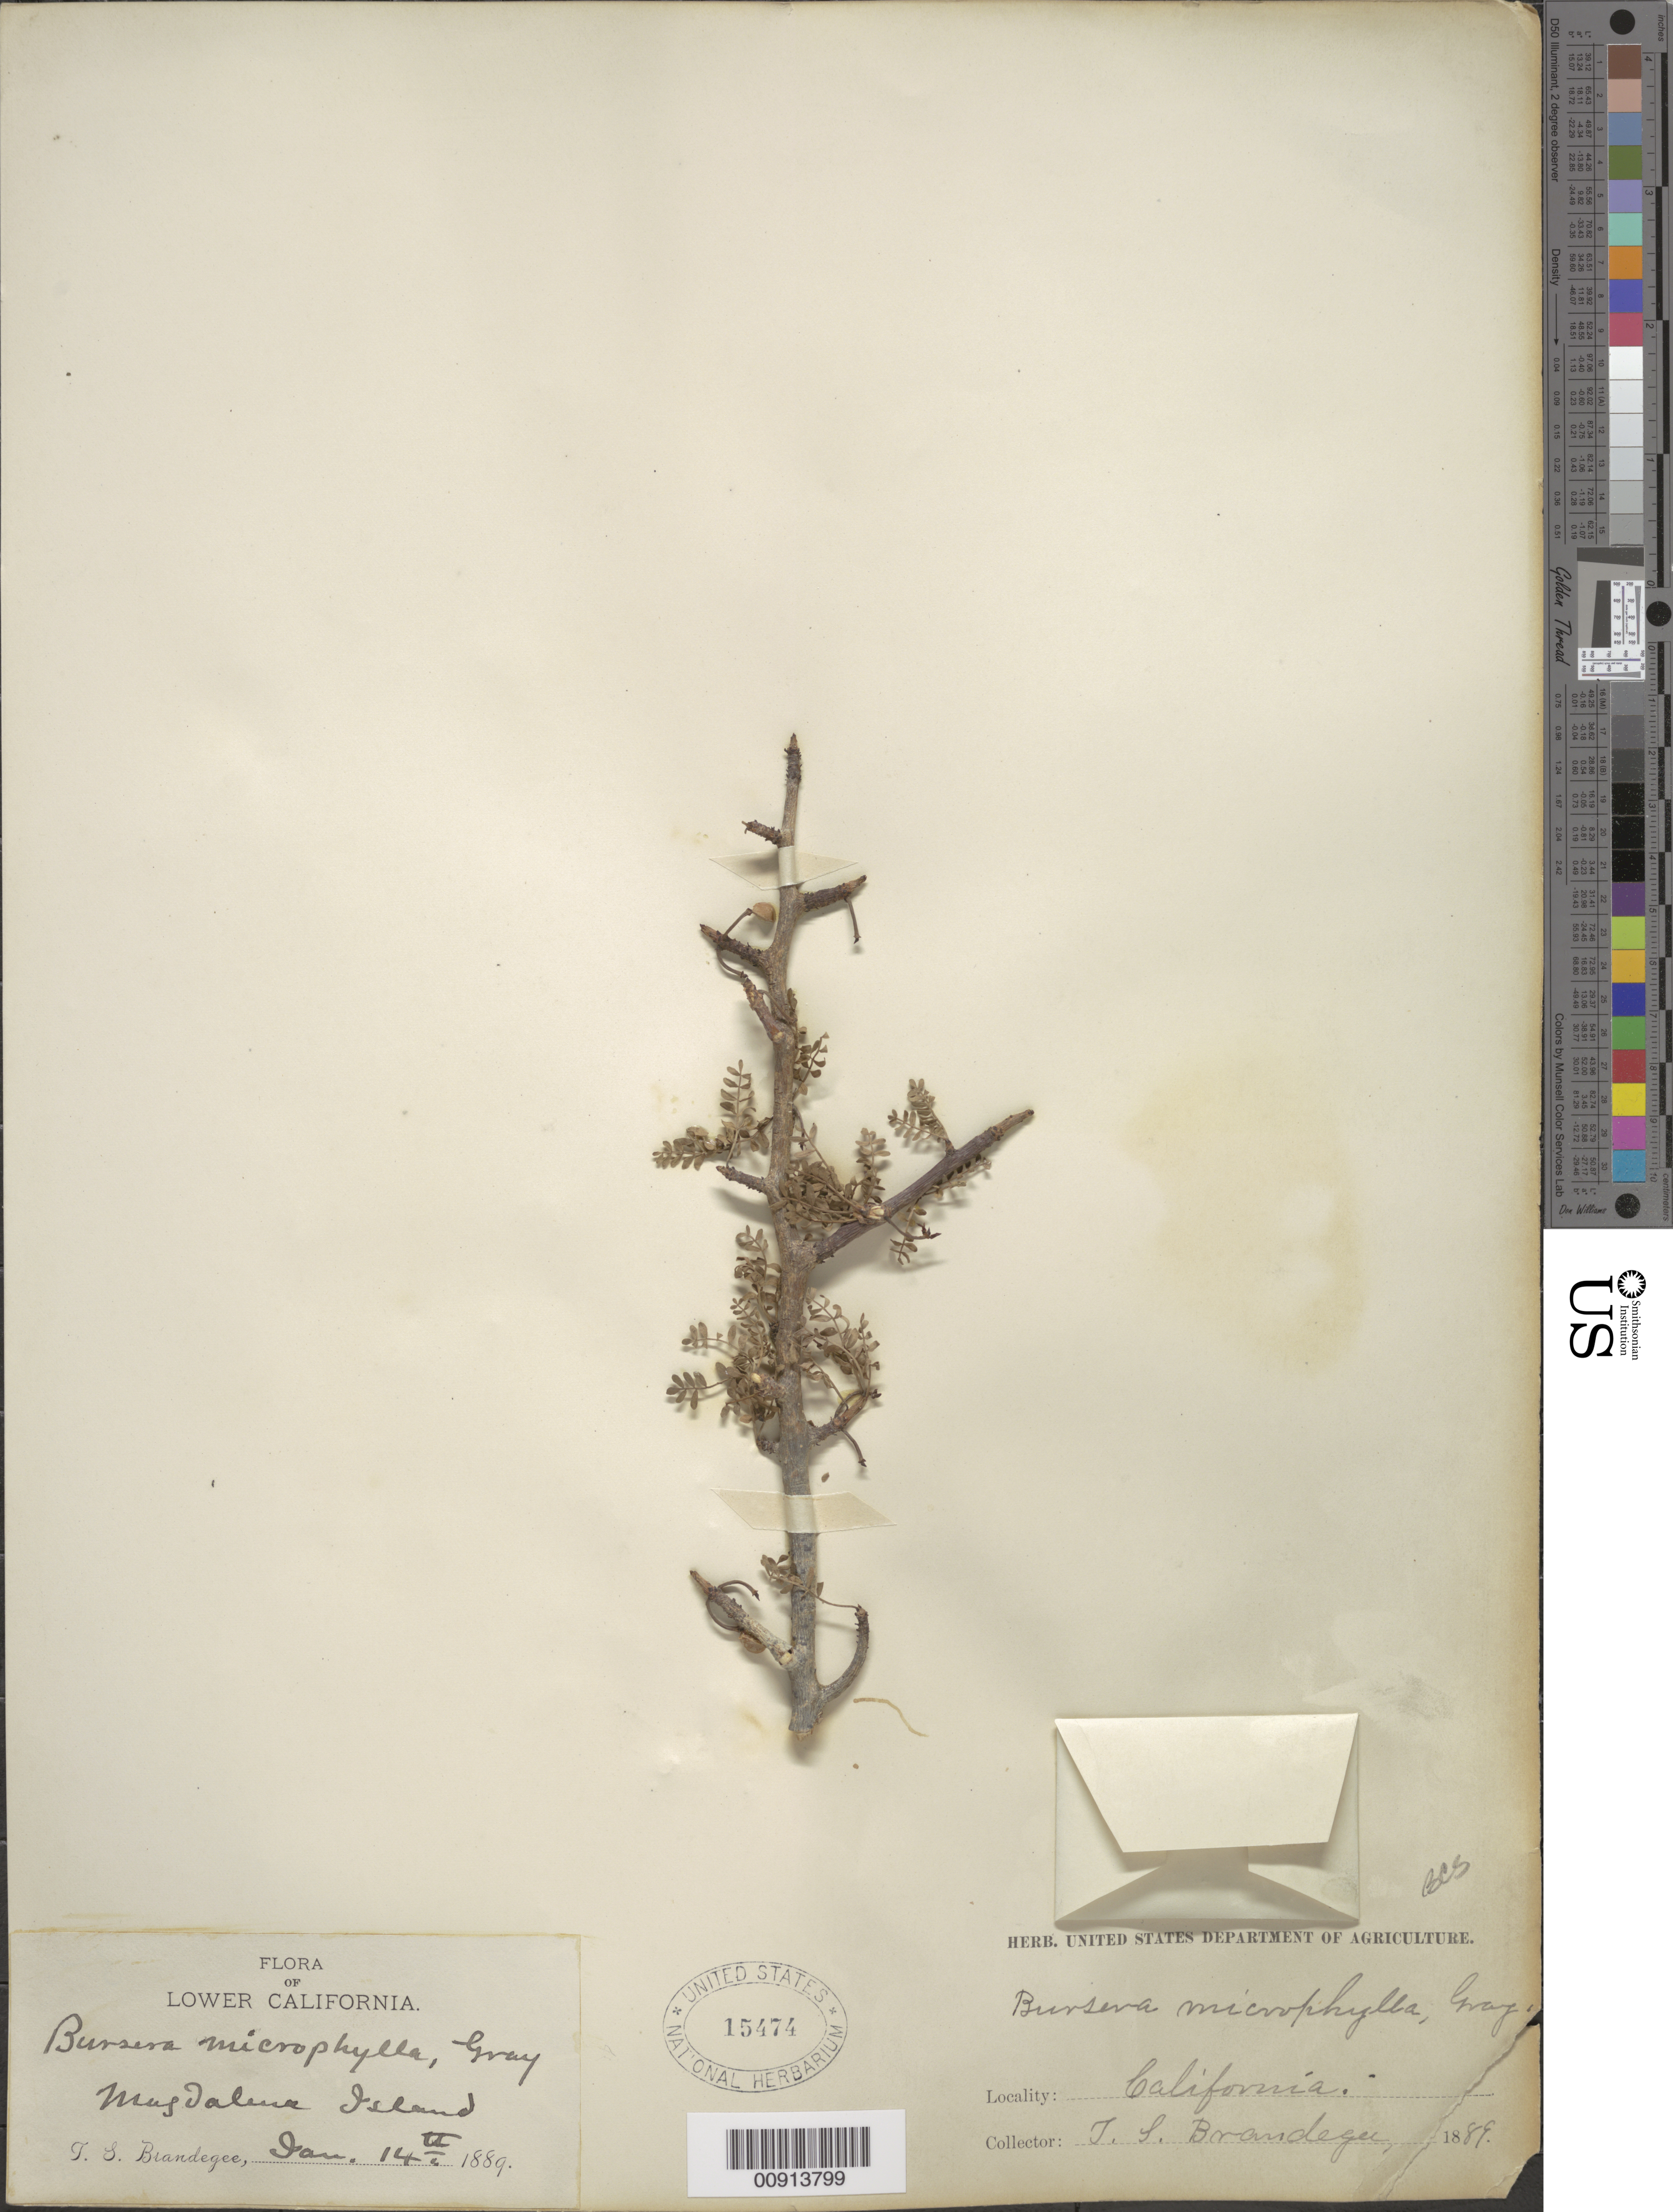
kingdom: Plantae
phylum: Tracheophyta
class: Magnoliopsida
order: Sapindales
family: Burseraceae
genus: Bursera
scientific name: Bursera microphylla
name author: A. Gray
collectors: T. S. Brandegee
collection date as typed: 14 Jan 1889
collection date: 1889-01-14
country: Mexico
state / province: Baja California Sur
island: Magdalena I.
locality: Magdalena Island, Lower California.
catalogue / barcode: US 15474